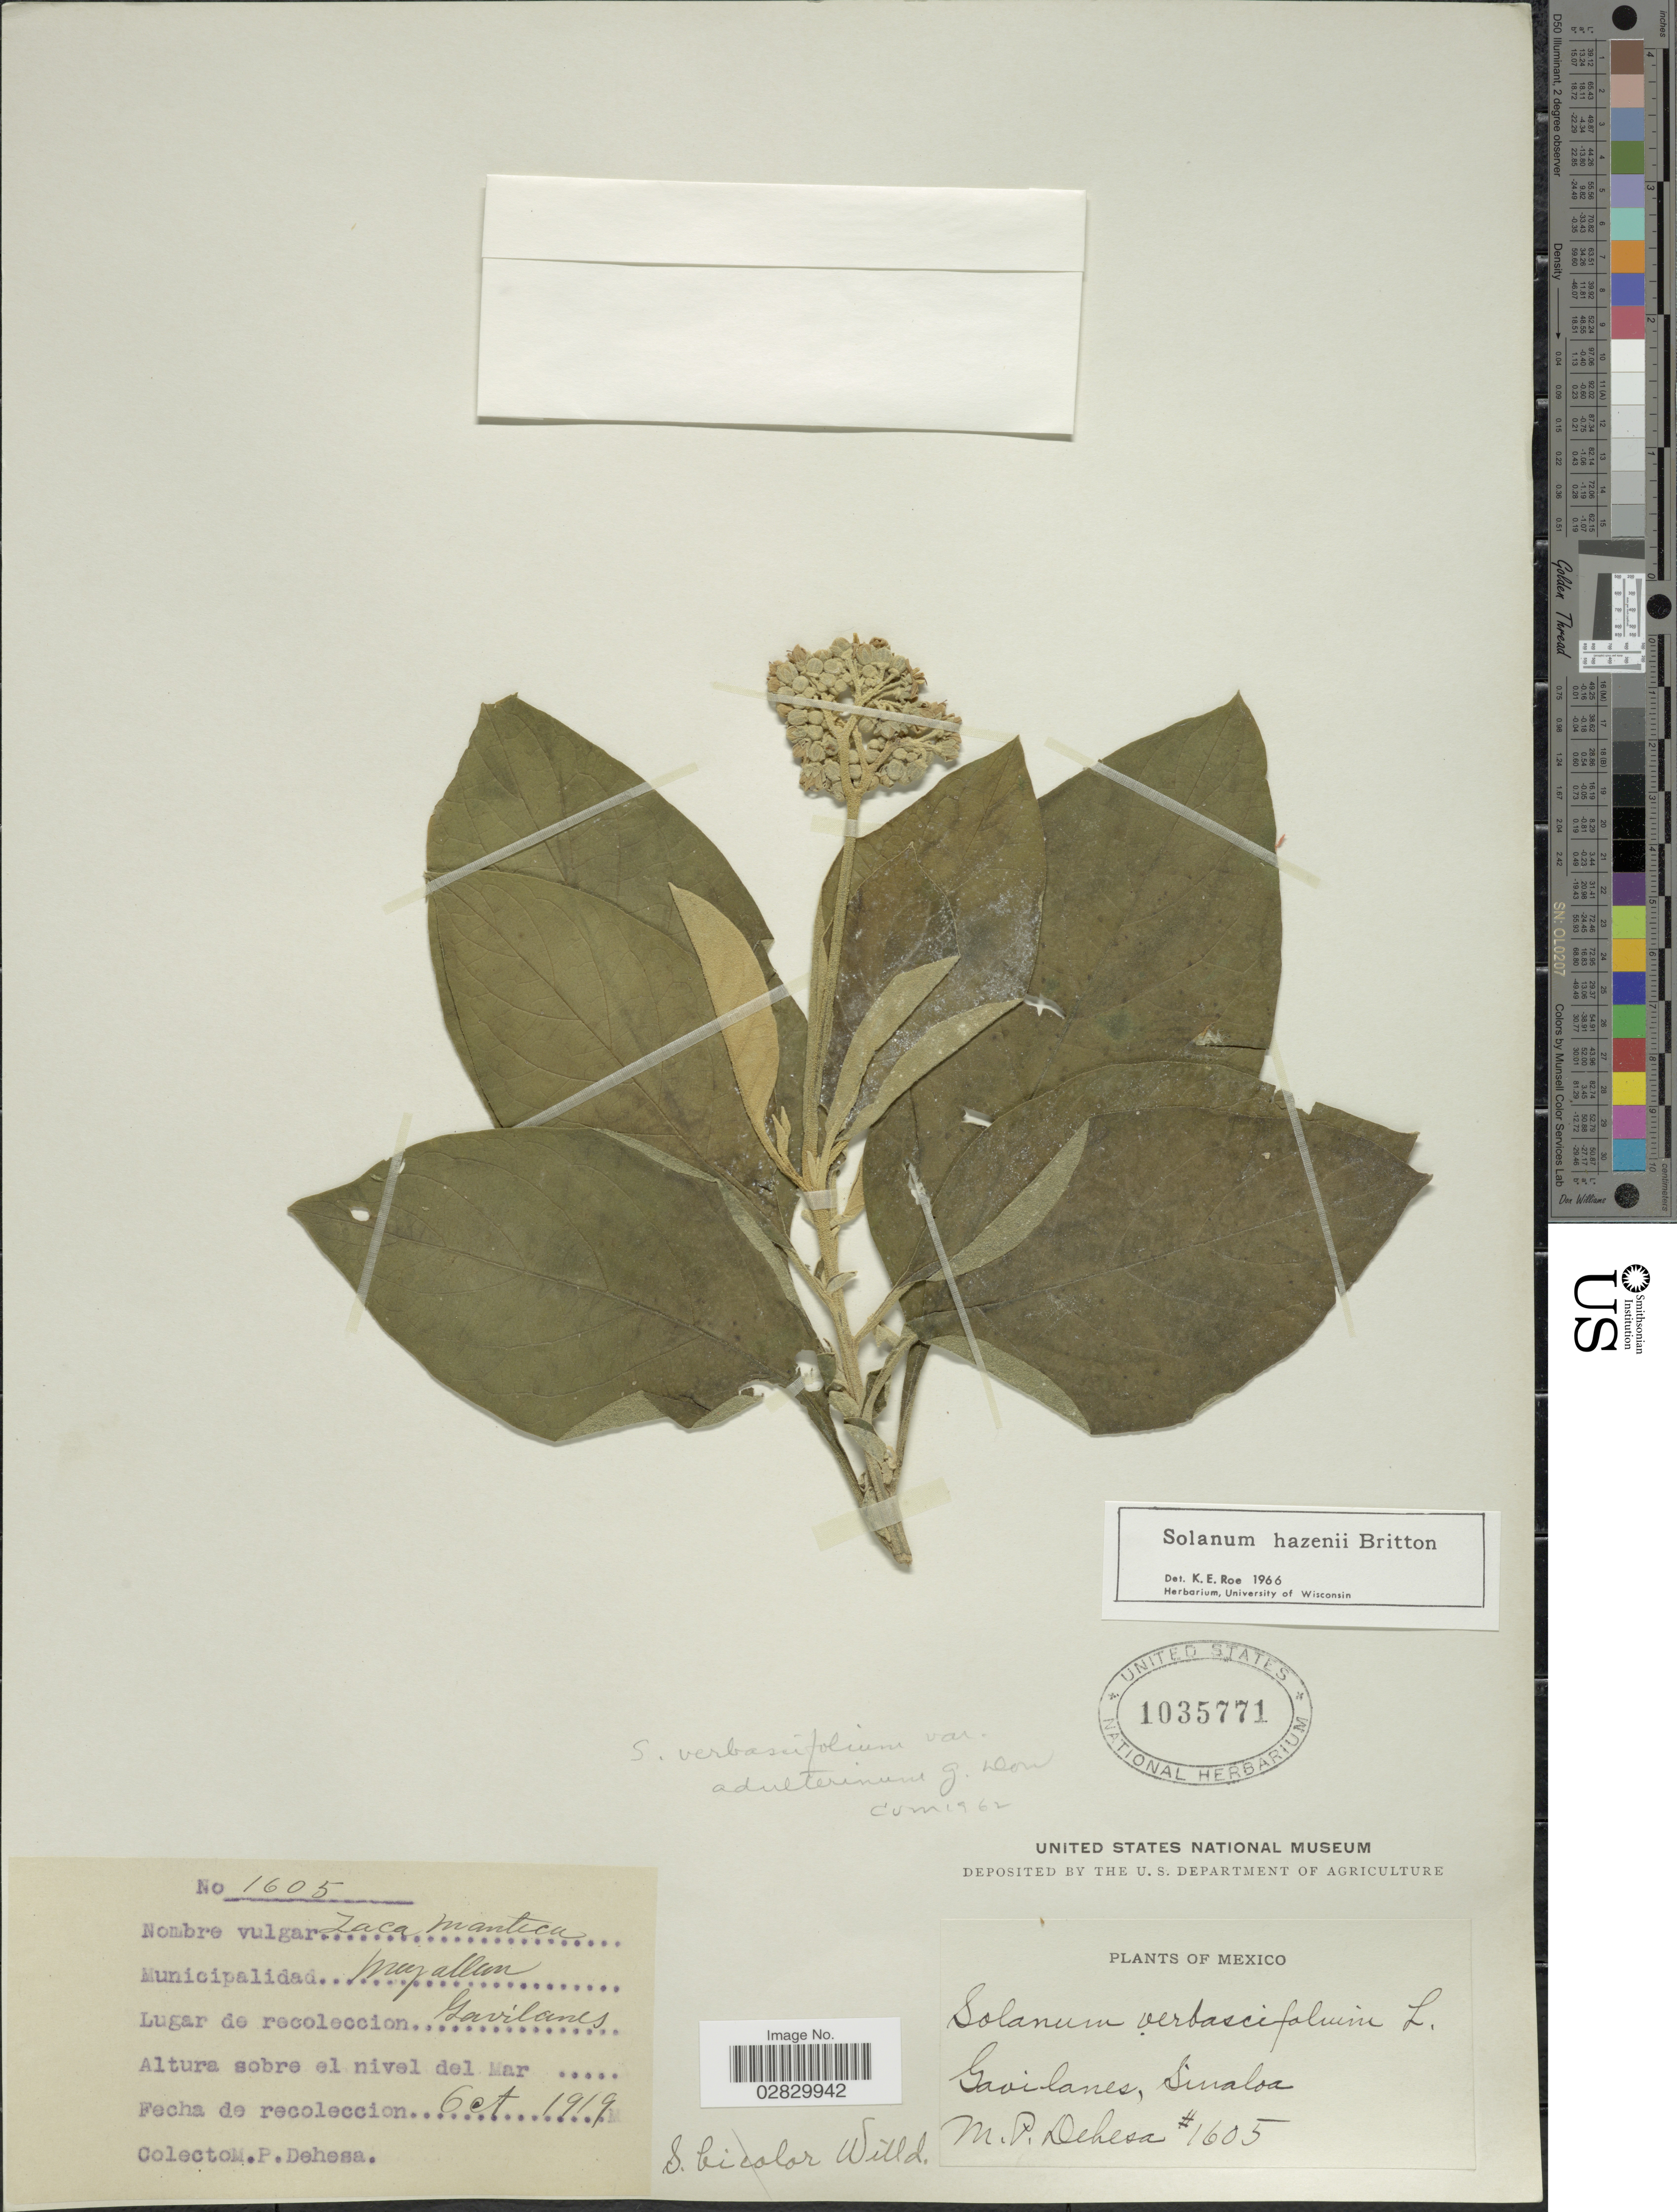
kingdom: Plantae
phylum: Tracheophyta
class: Magnoliopsida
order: Solanales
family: Solanaceae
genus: Solanum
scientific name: Solanum hazenii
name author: Britton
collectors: M. Dehesa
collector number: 1605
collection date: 1919-10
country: Mexico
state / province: Sinaloa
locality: Gavilanes.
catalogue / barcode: US 1035771